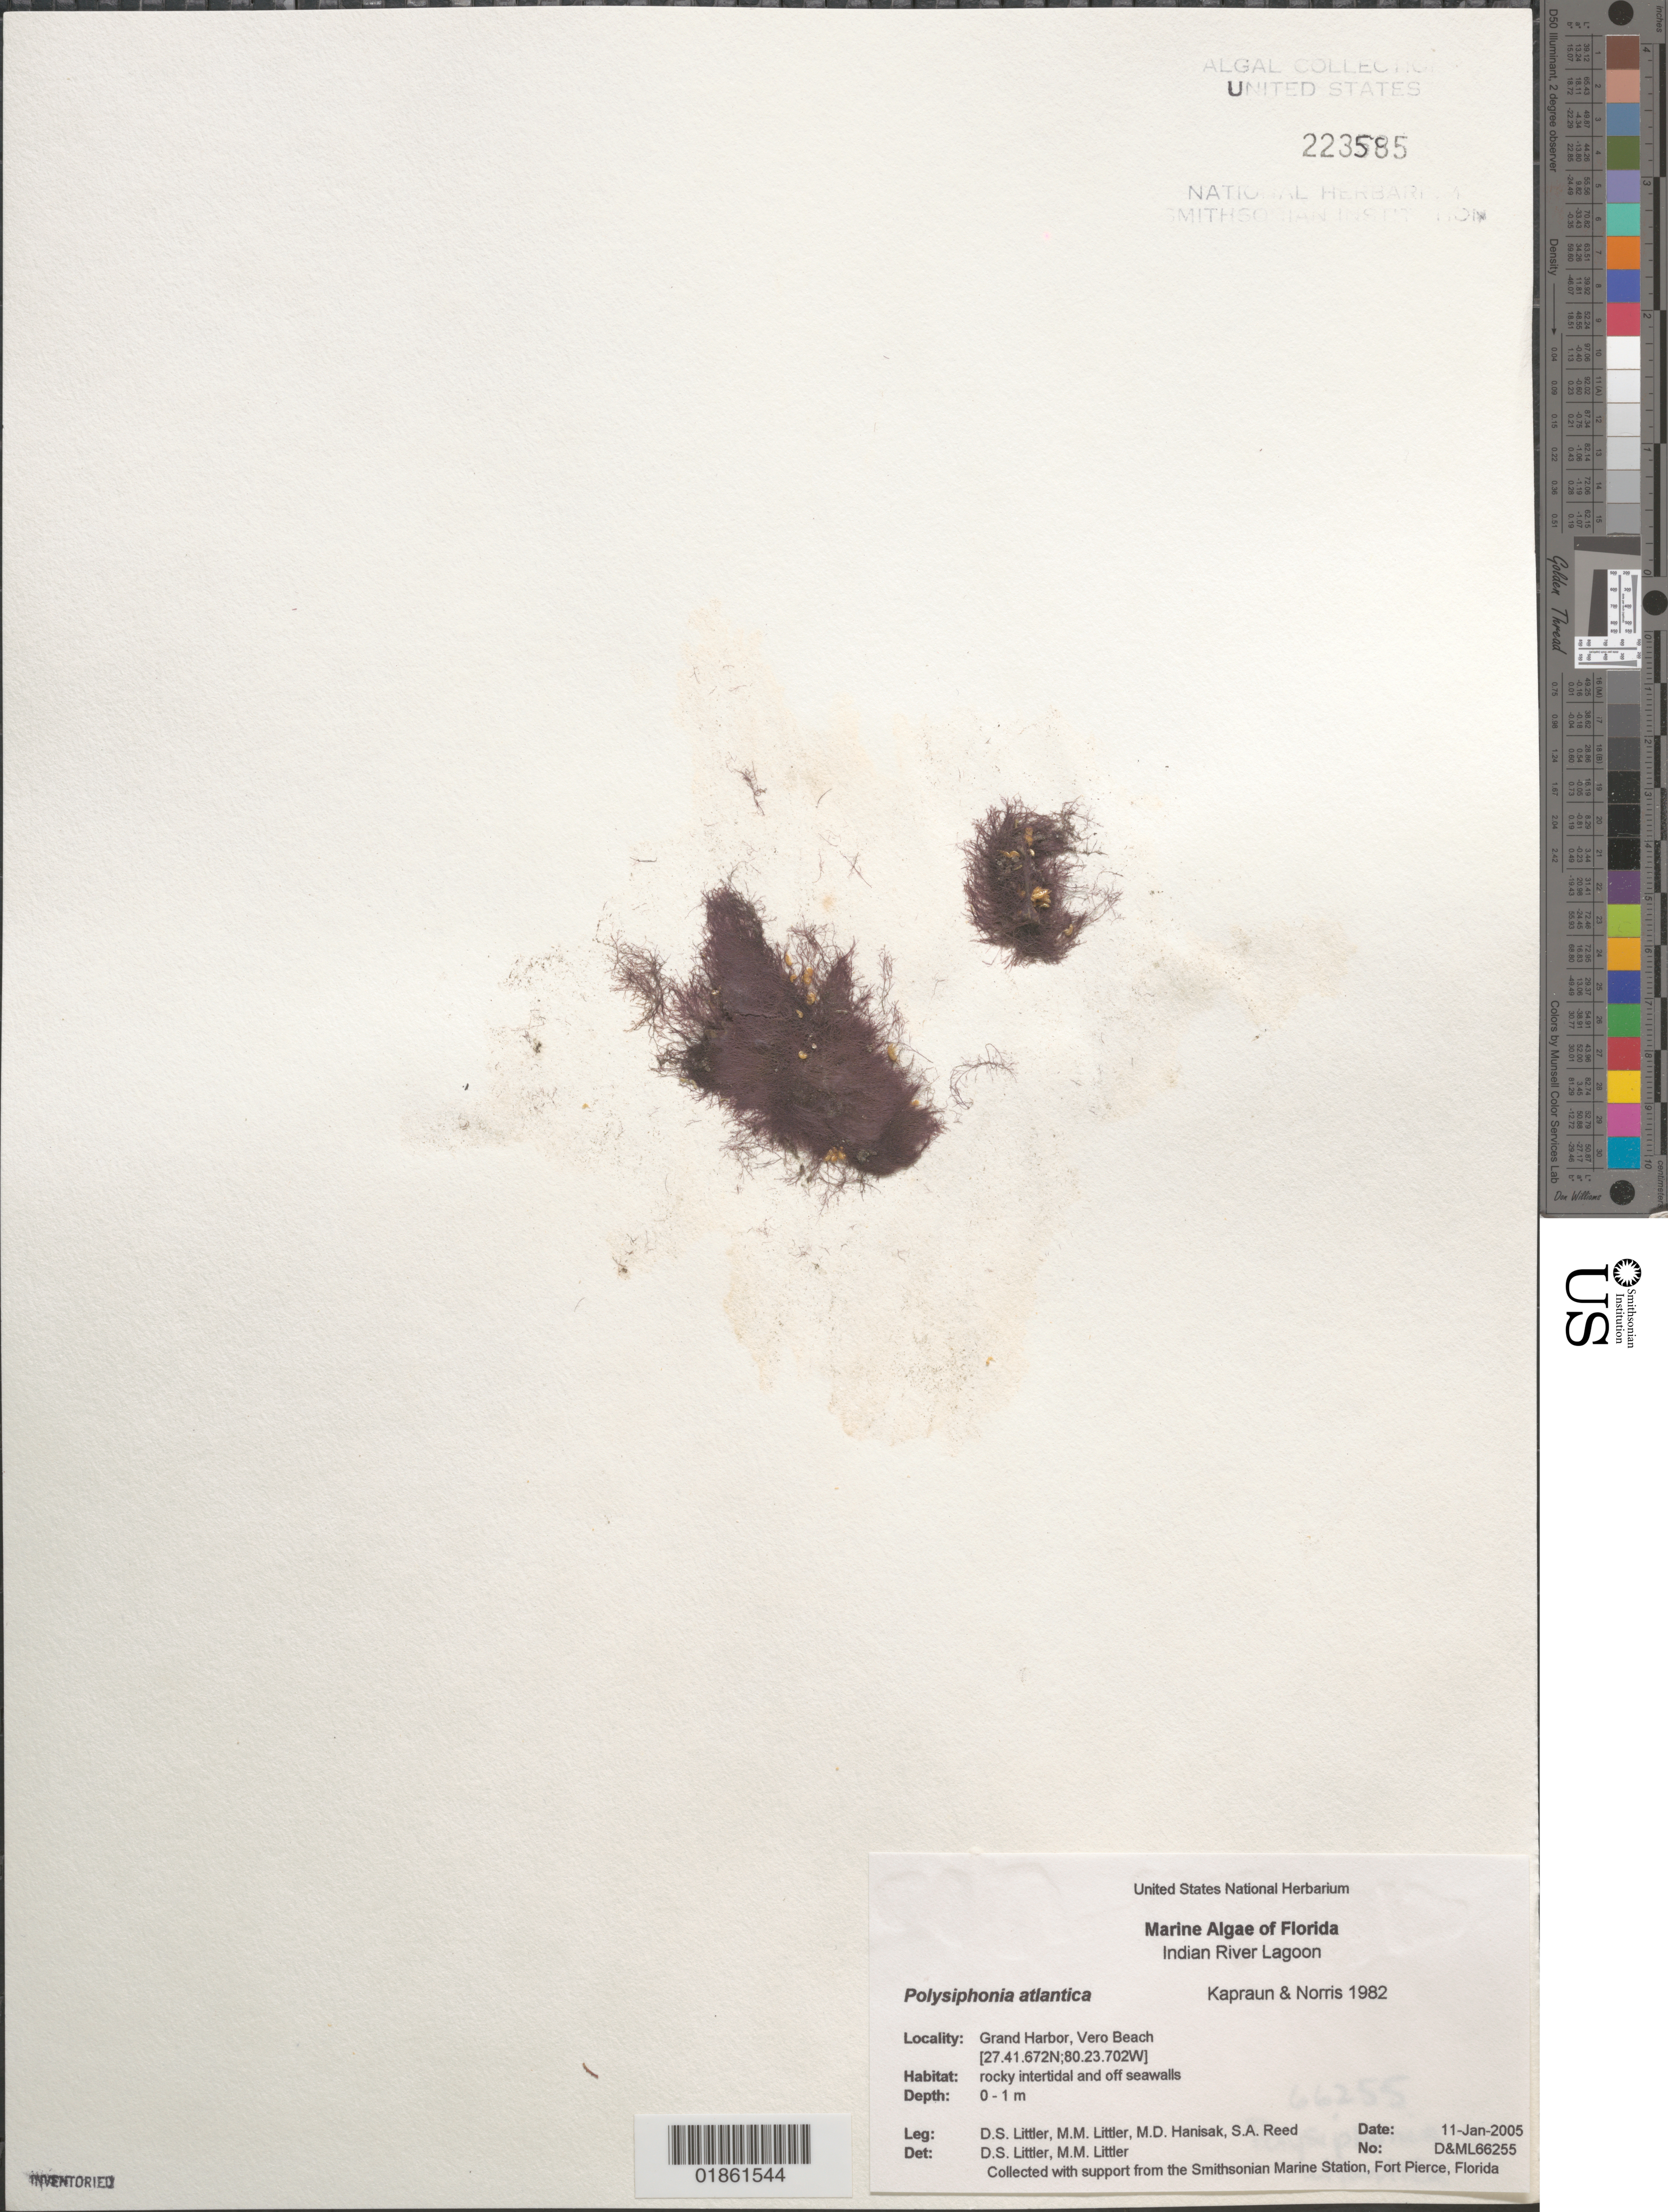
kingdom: Plantae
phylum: Rhodophyta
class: Florideophyceae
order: Ceramiales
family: Rhodomelaceae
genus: Polysiphonia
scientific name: Polysiphonia atlantica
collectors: D. S. Littler, M. Hanisak & S. Reed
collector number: D&ML66255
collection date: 2005-01-11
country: United States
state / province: Florida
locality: Indian River Lagoon. Grand Harbor, Vero Beach.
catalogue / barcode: US 223585